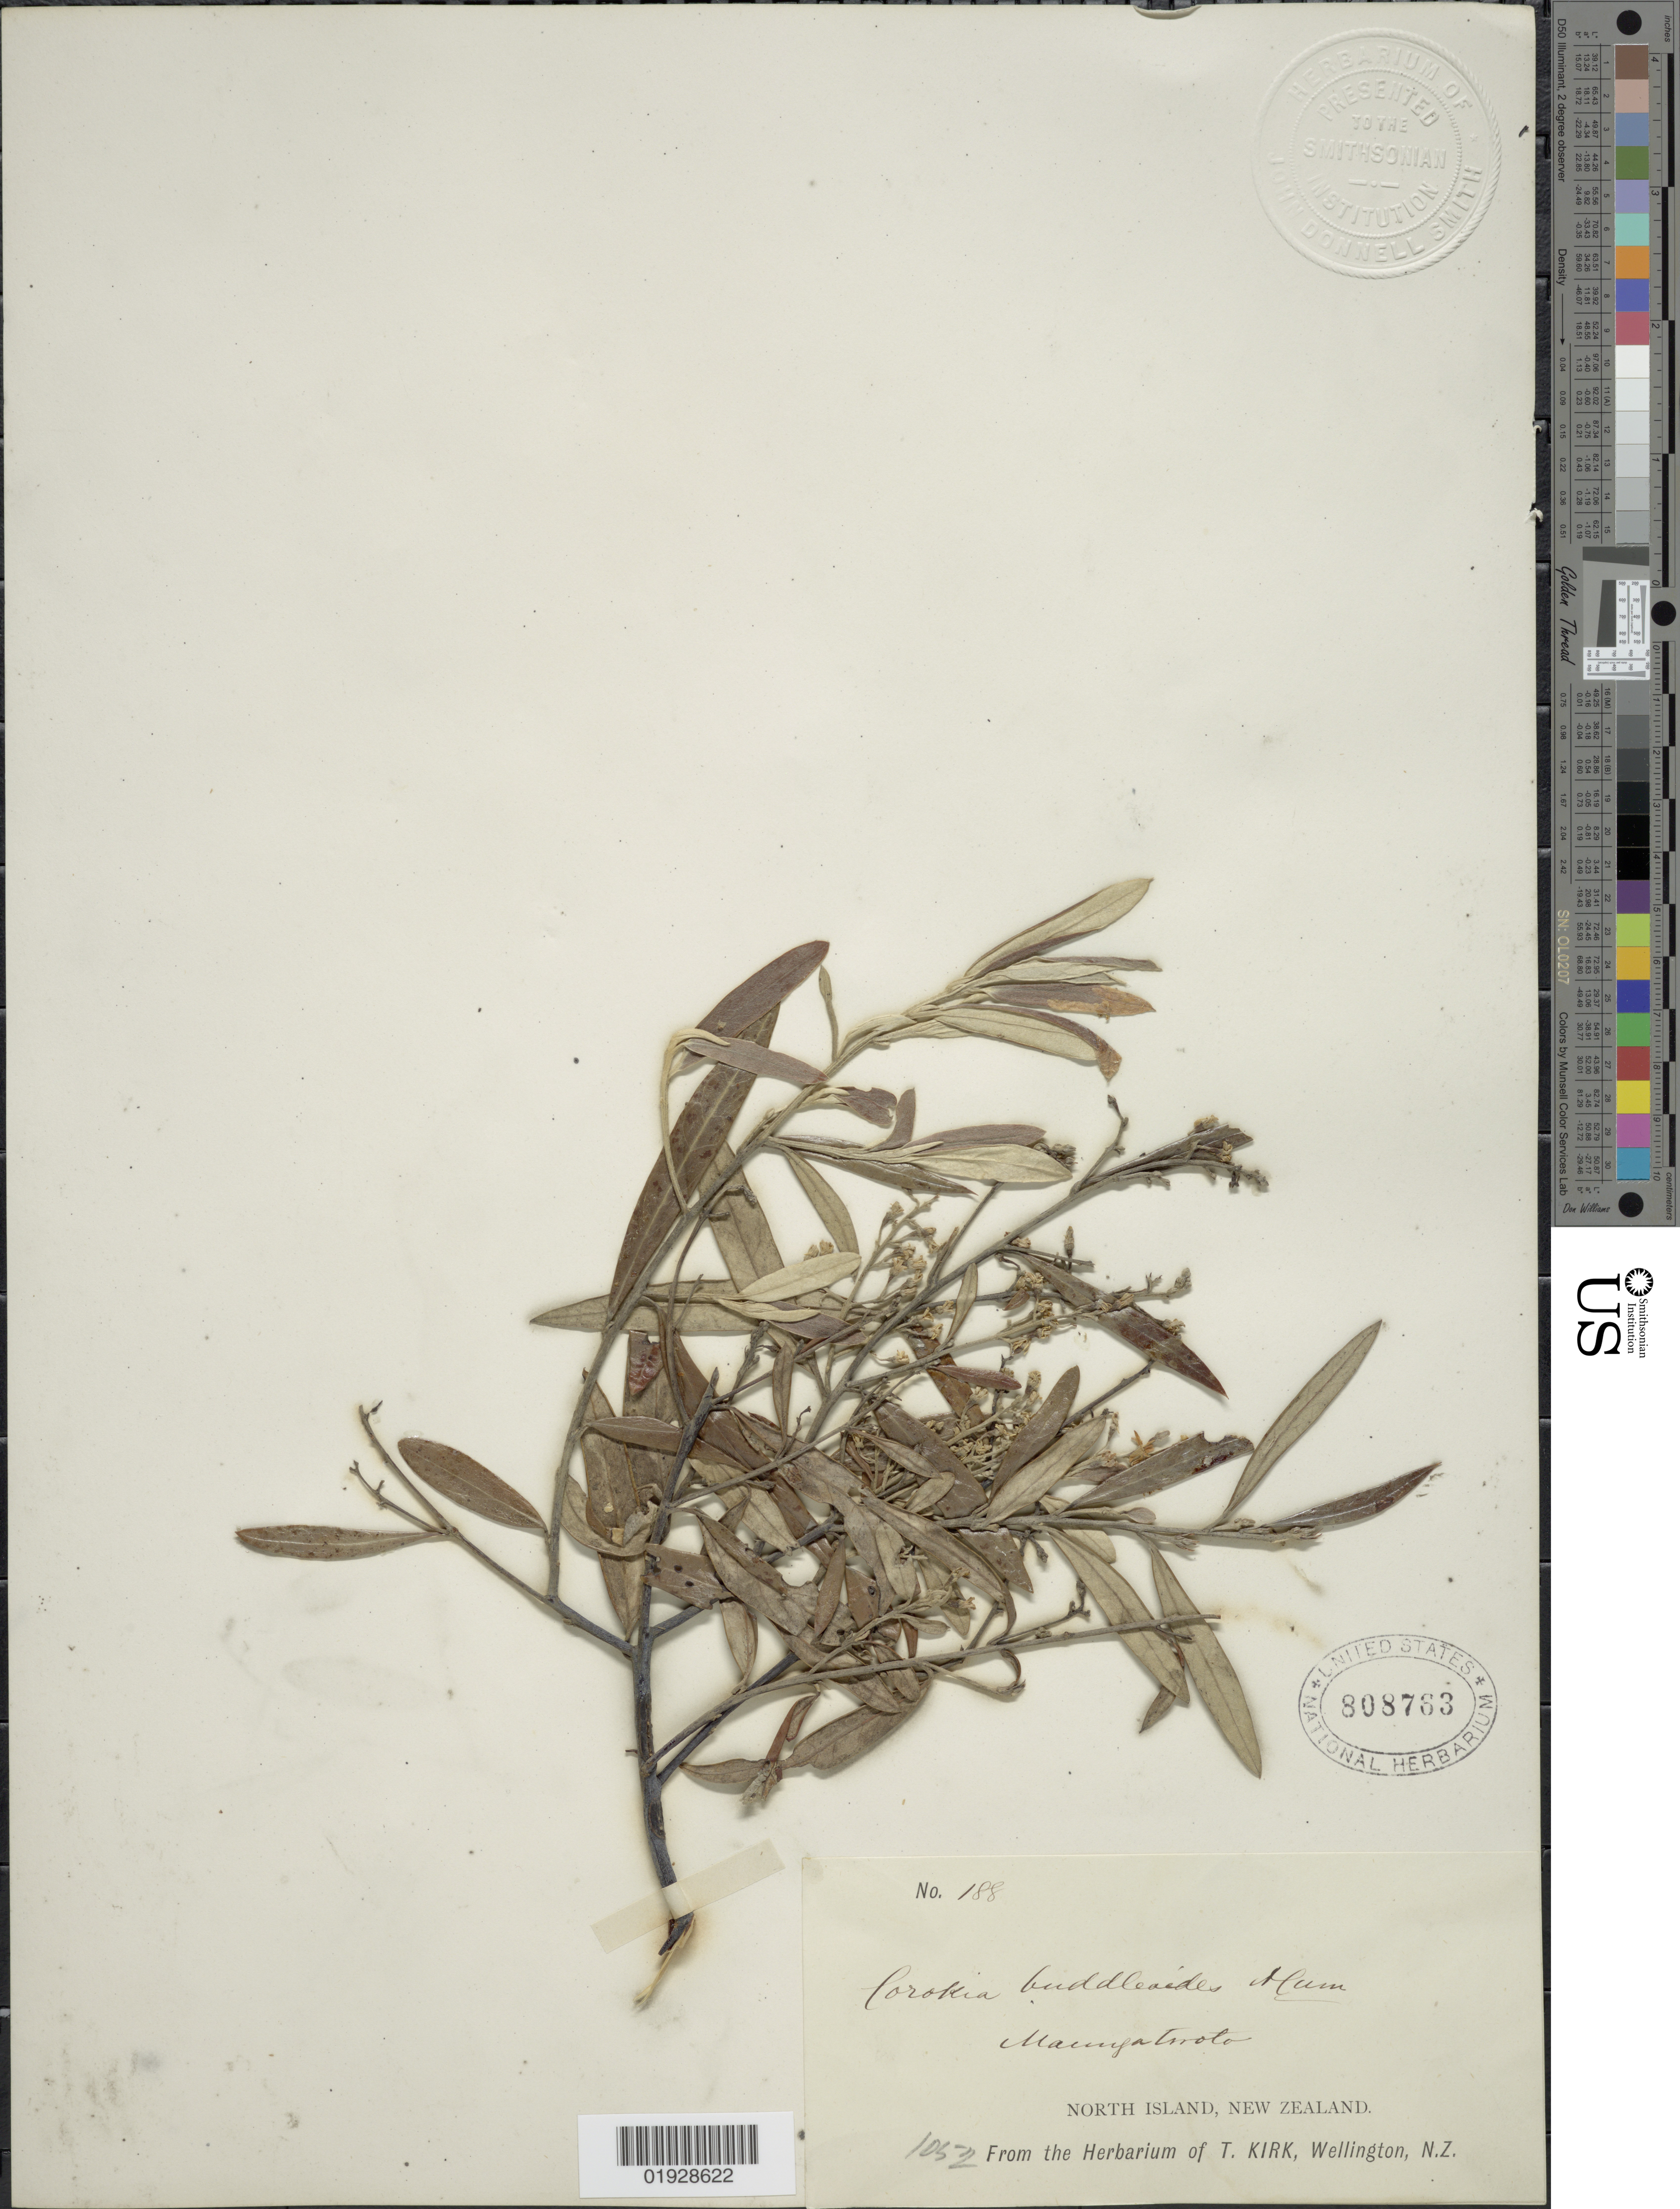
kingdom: Plantae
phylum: Tracheophyta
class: Magnoliopsida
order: Asterales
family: Argophyllaceae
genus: Corokia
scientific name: Corokia buddlejoides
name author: A. Cunn.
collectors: ex herb. T. Kirk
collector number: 1052/188?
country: New Zealand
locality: North Island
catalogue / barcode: US 808763